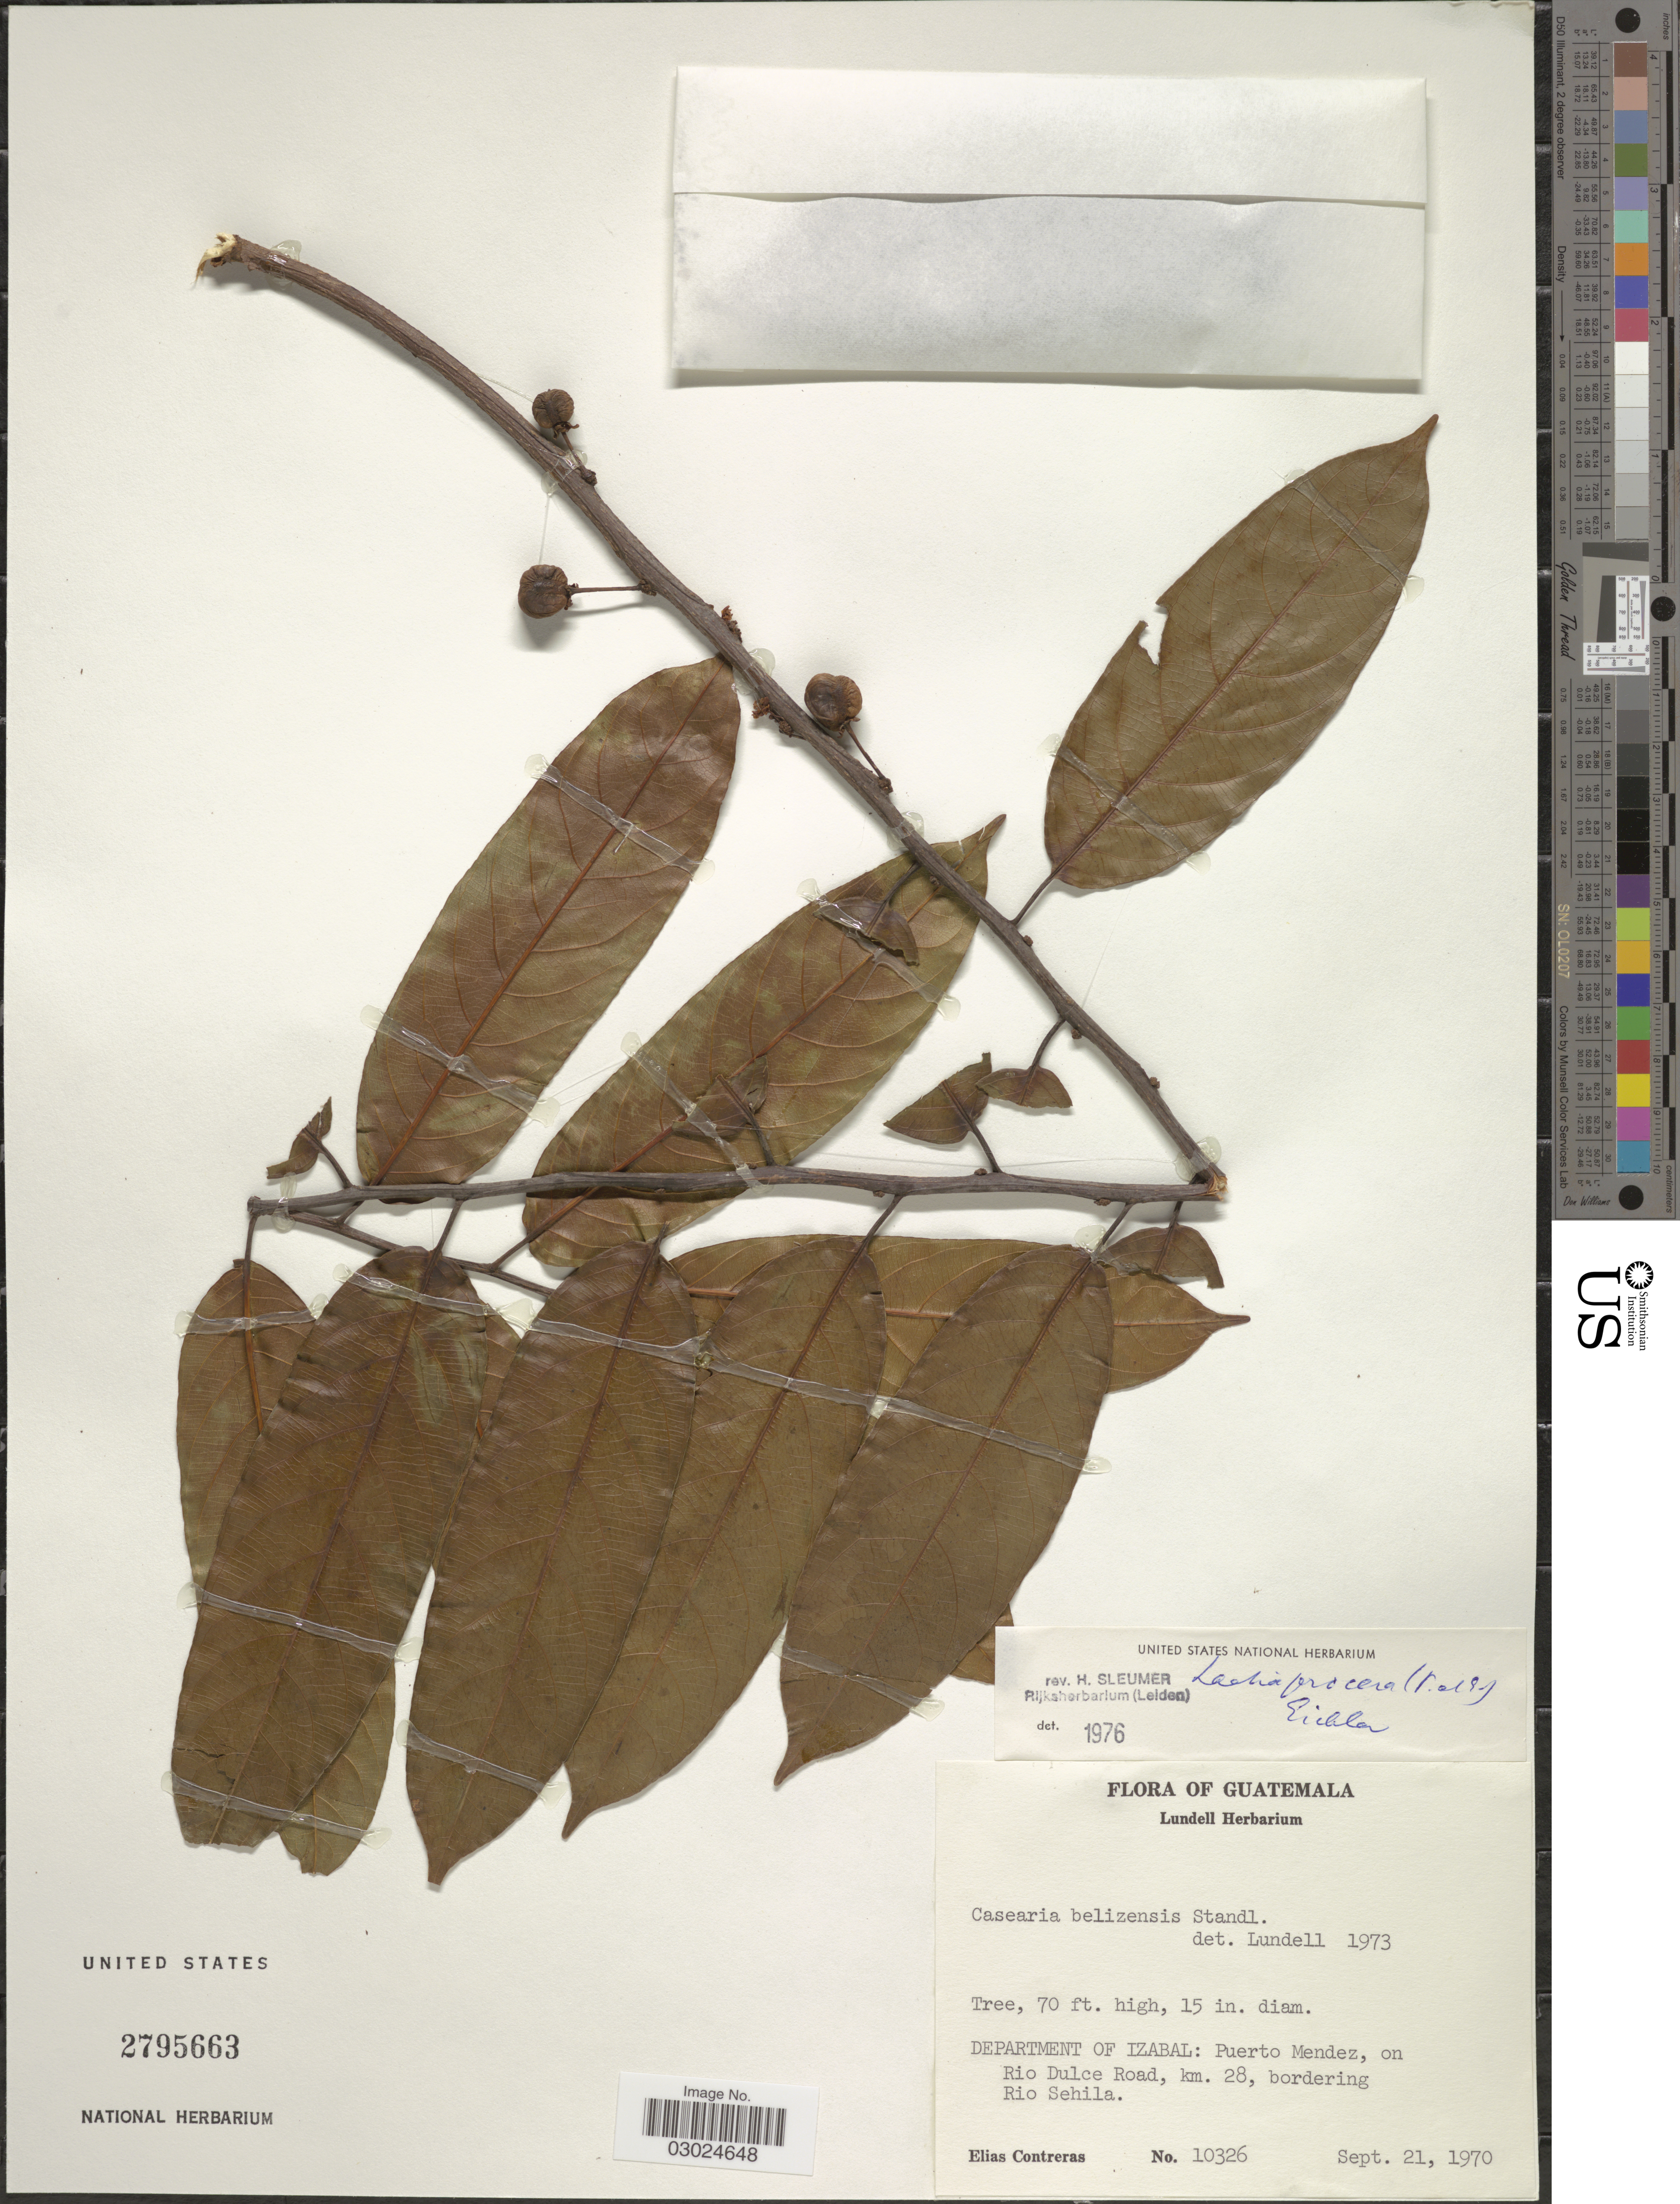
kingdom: Plantae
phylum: Tracheophyta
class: Magnoliopsida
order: Malpighiales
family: Salicaceae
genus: Laetia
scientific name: Laetia procera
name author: (Poepp.) Eichler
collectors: E. Contreras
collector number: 10326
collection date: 1970-09-21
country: Guatemala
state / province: Izabal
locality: Department of Izabal: Puerto Mendez, on Rio Dulce Road, km. 28, bordering Rio Sehila.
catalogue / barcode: US 2795663